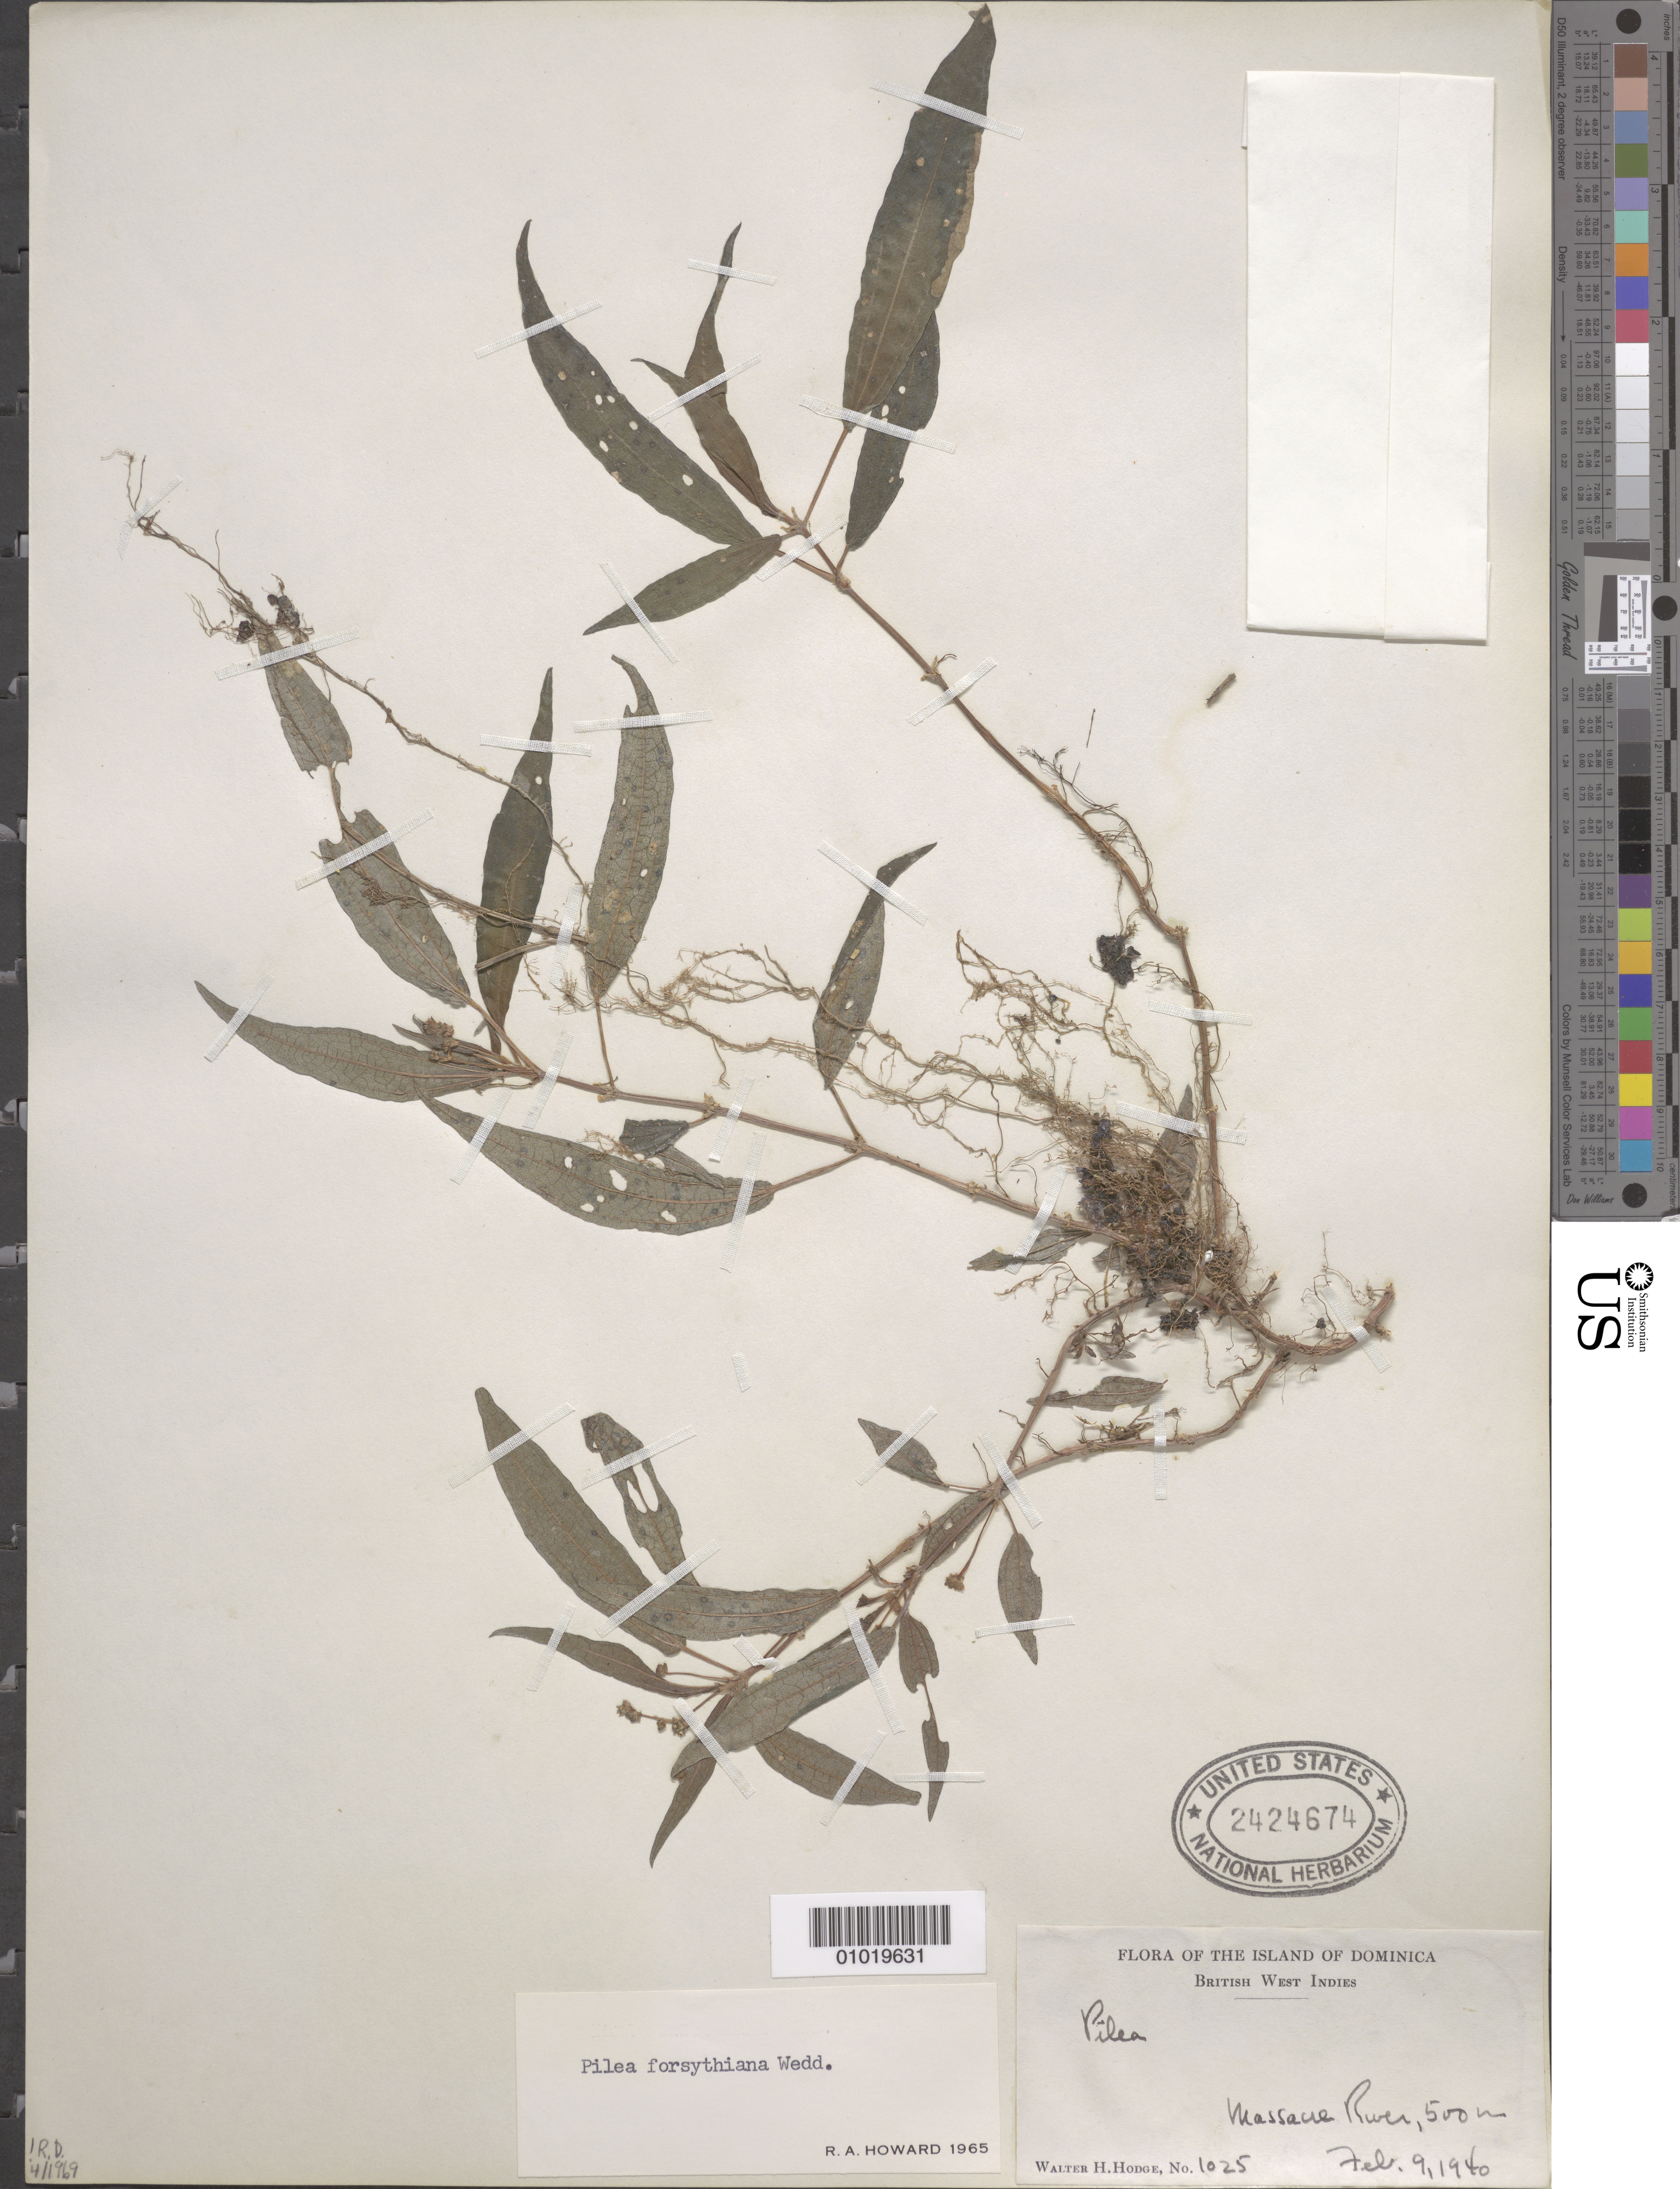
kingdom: Plantae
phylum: Tracheophyta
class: Magnoliopsida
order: Rosales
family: Urticaceae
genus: Pilea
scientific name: Pilea forsythiana var. forsythiana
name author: Wedd.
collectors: W. Hodge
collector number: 1025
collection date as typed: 09 Feb 1940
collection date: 1940-02-09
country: Dominica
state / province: St. Paul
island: Dominica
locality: Massacre River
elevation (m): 500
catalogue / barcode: US 2424674